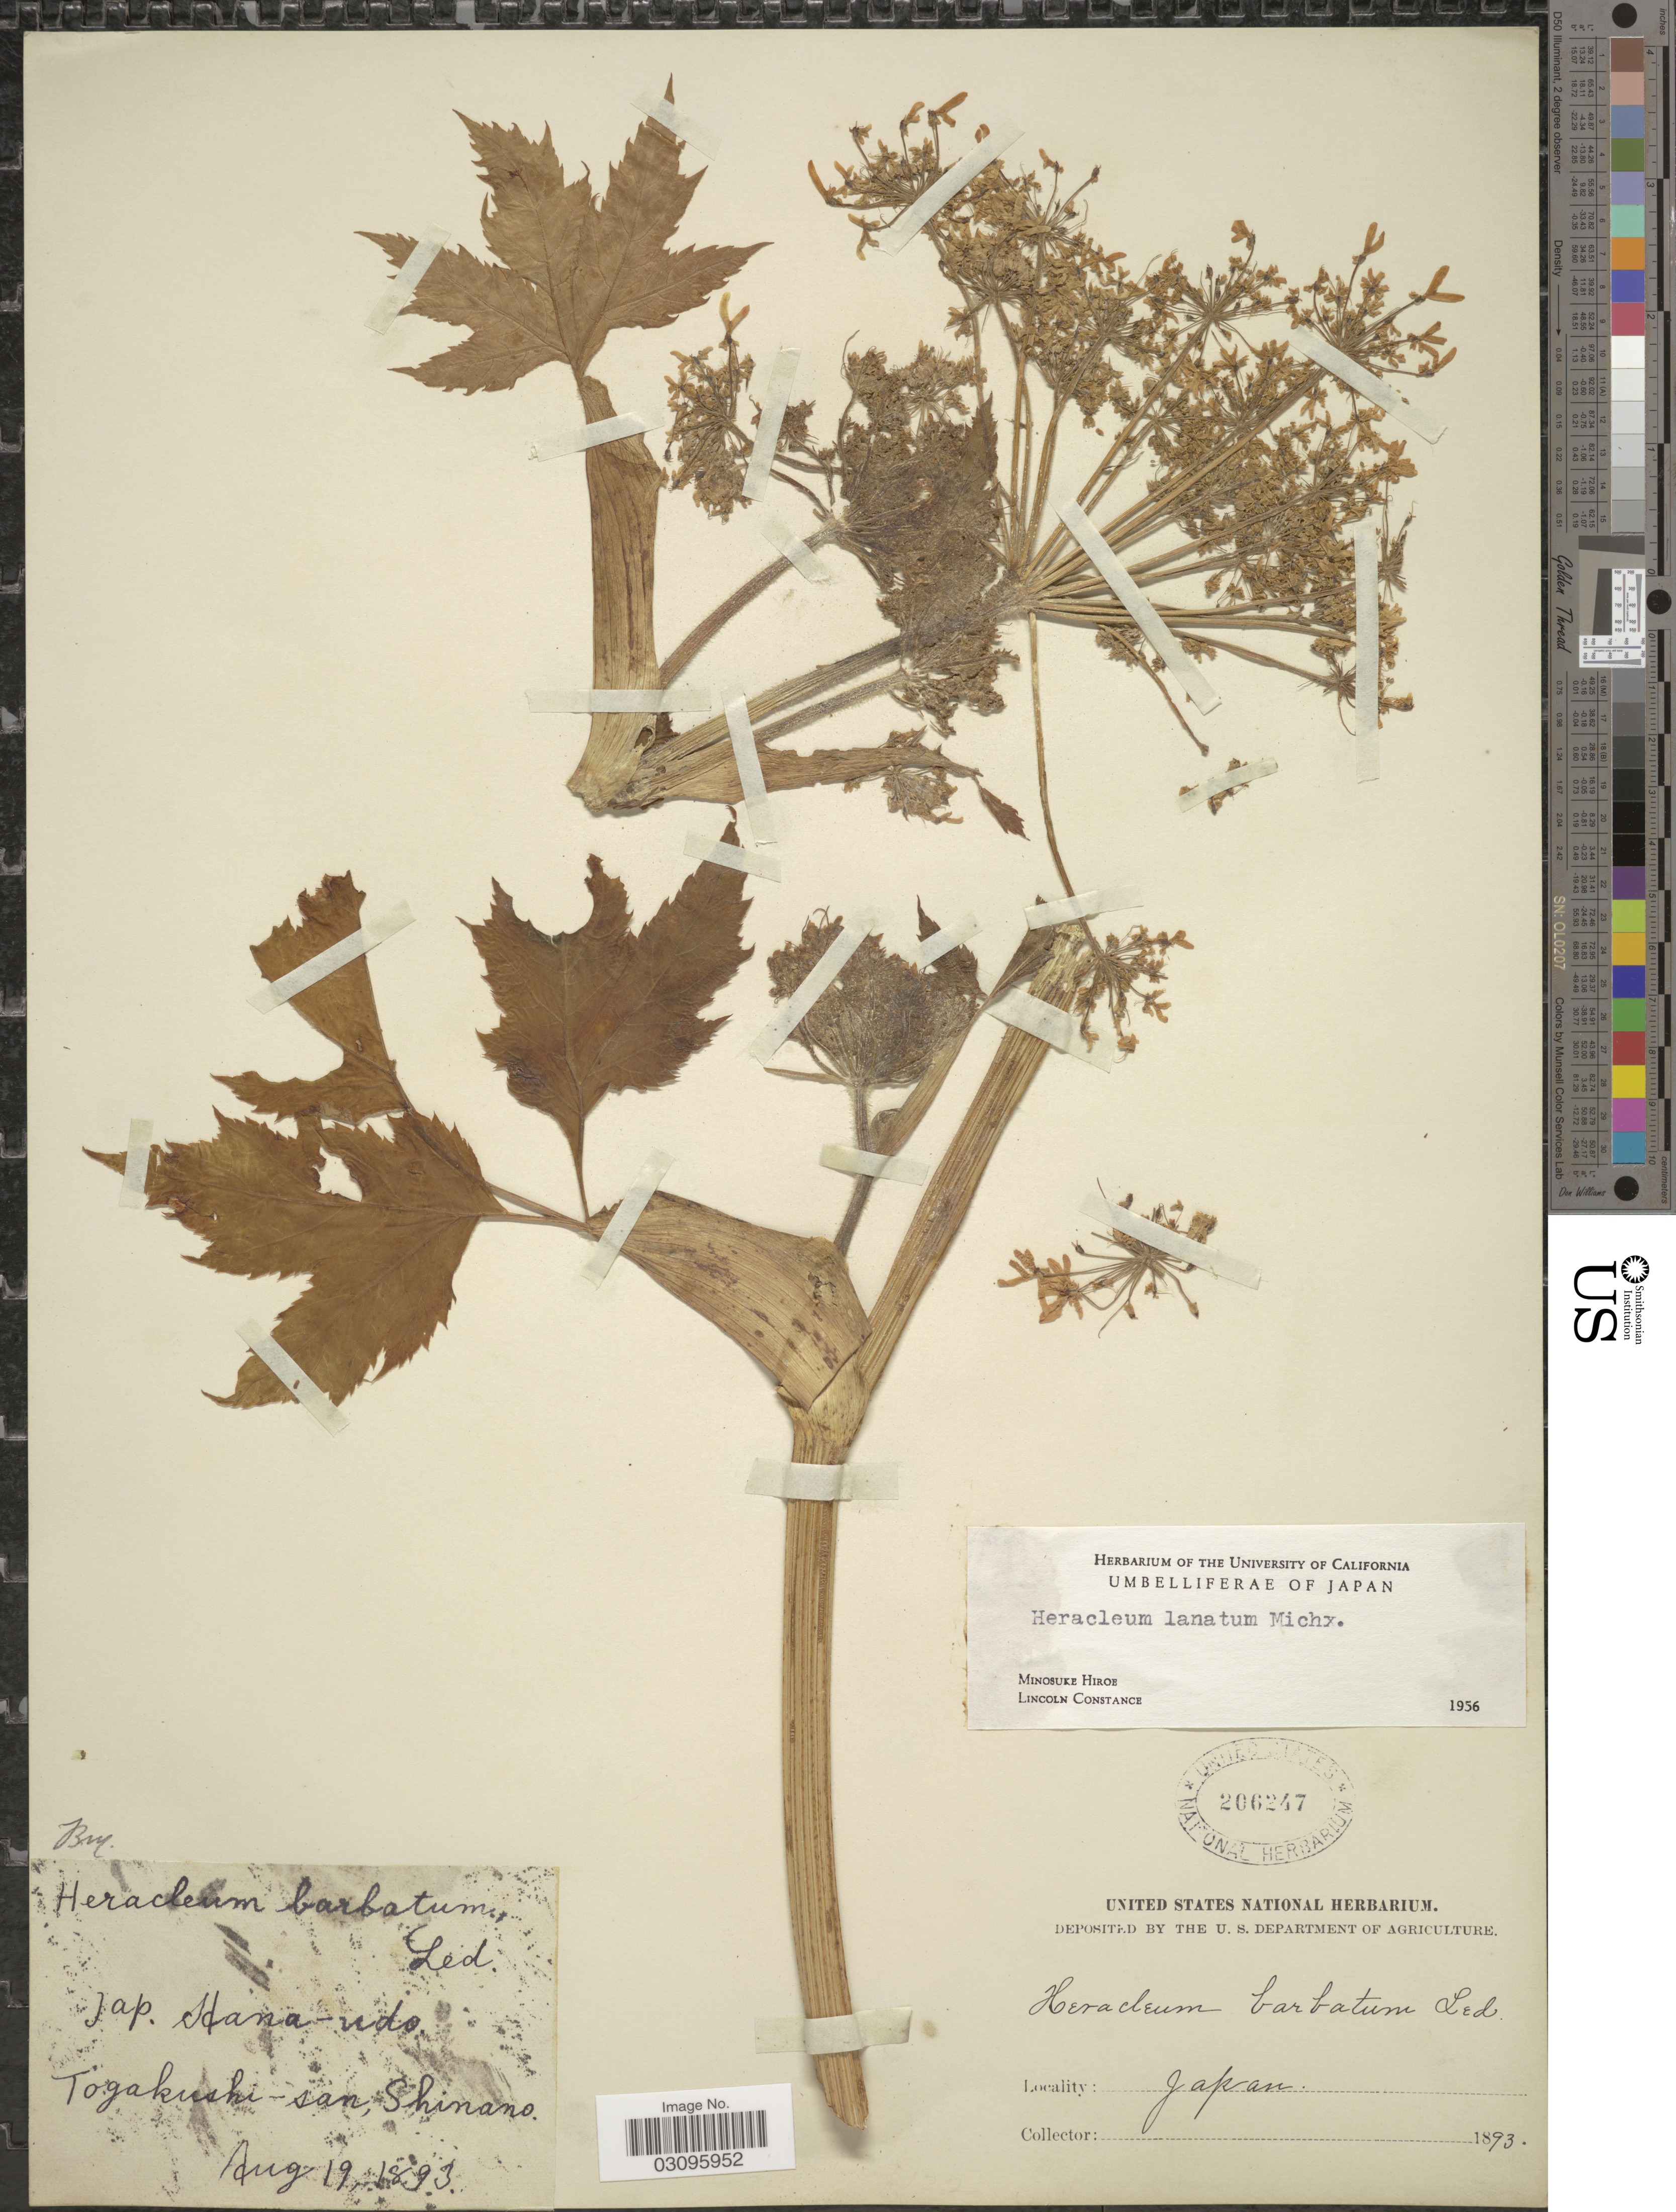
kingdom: Plantae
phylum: Tracheophyta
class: Magnoliopsida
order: Apiales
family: Apiaceae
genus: Heracleum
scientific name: Heracleum lanatum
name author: Michx.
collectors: ex herb. United States National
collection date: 1893-08-19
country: Japan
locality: Togakushi-san, Shinano.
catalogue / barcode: US 206247